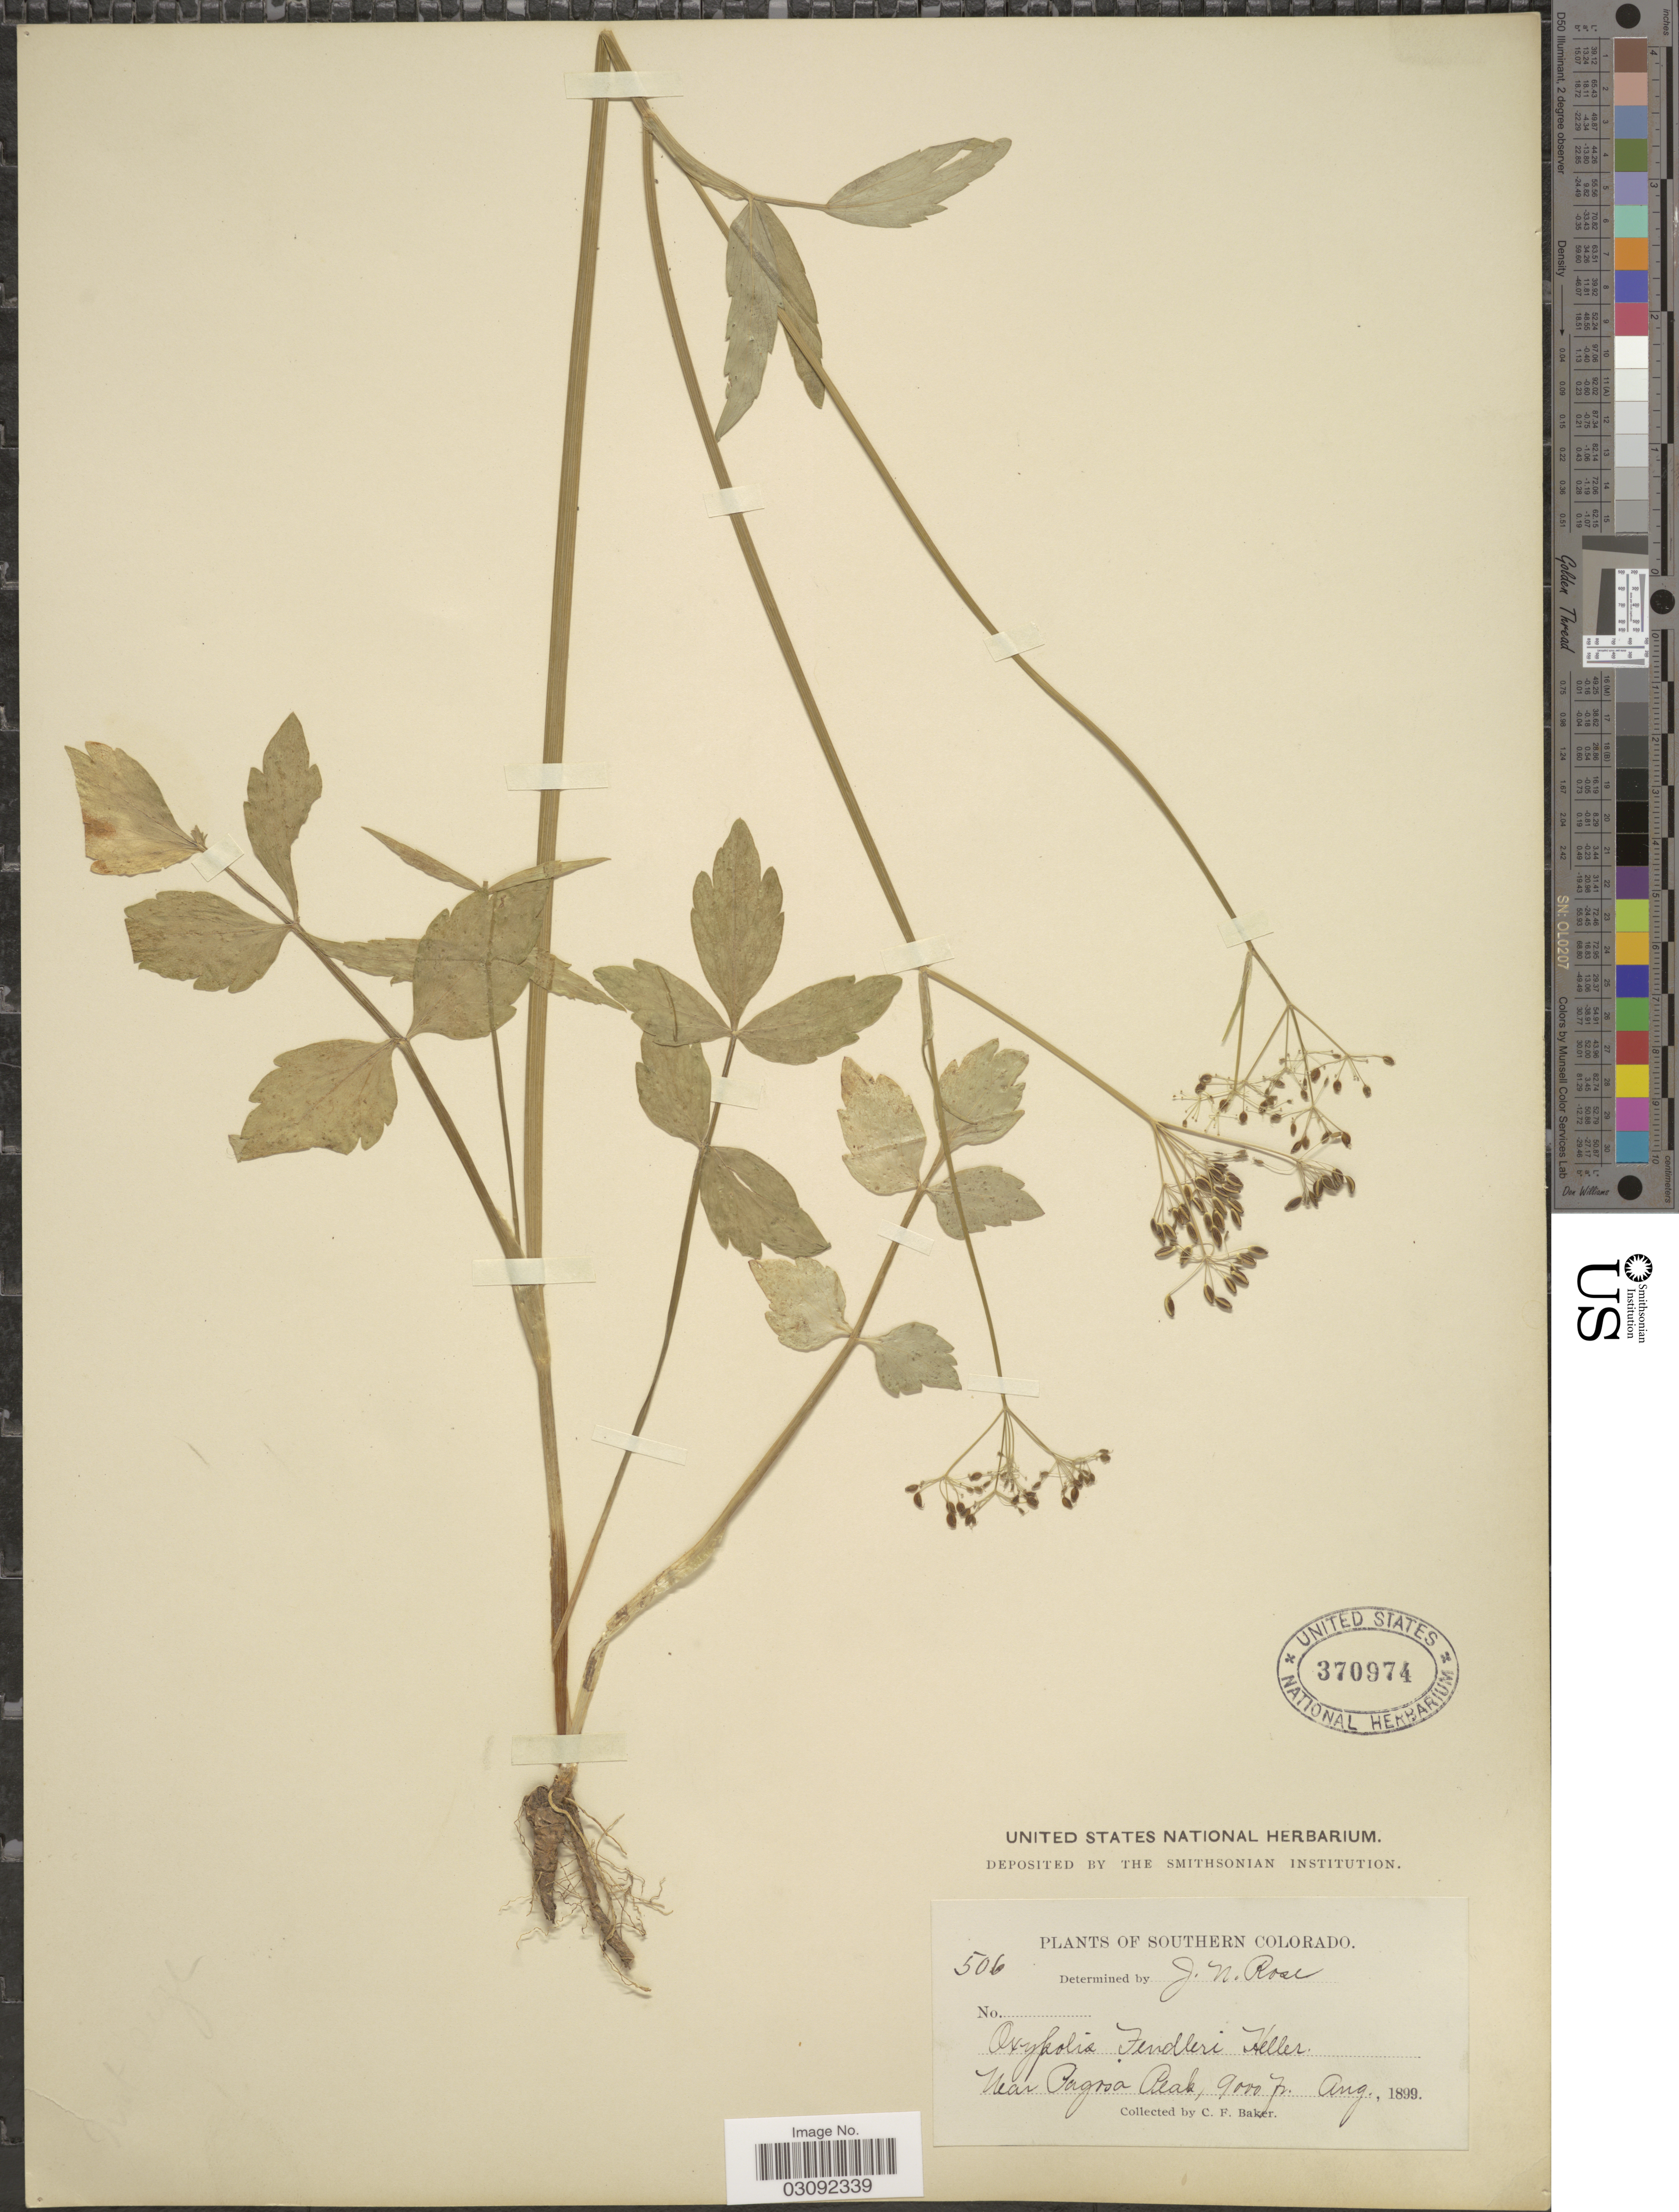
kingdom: Plantae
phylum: Tracheophyta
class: Magnoliopsida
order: Apiales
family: Apiaceae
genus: Oxypolis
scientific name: Oxypolis fendleri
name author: (A. Gray) A. Heller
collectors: C. F. Baker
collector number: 506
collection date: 1899-08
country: United States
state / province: Colorado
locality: Southern Colorado. Near Pagosa Peak.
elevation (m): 2743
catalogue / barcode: US 370974